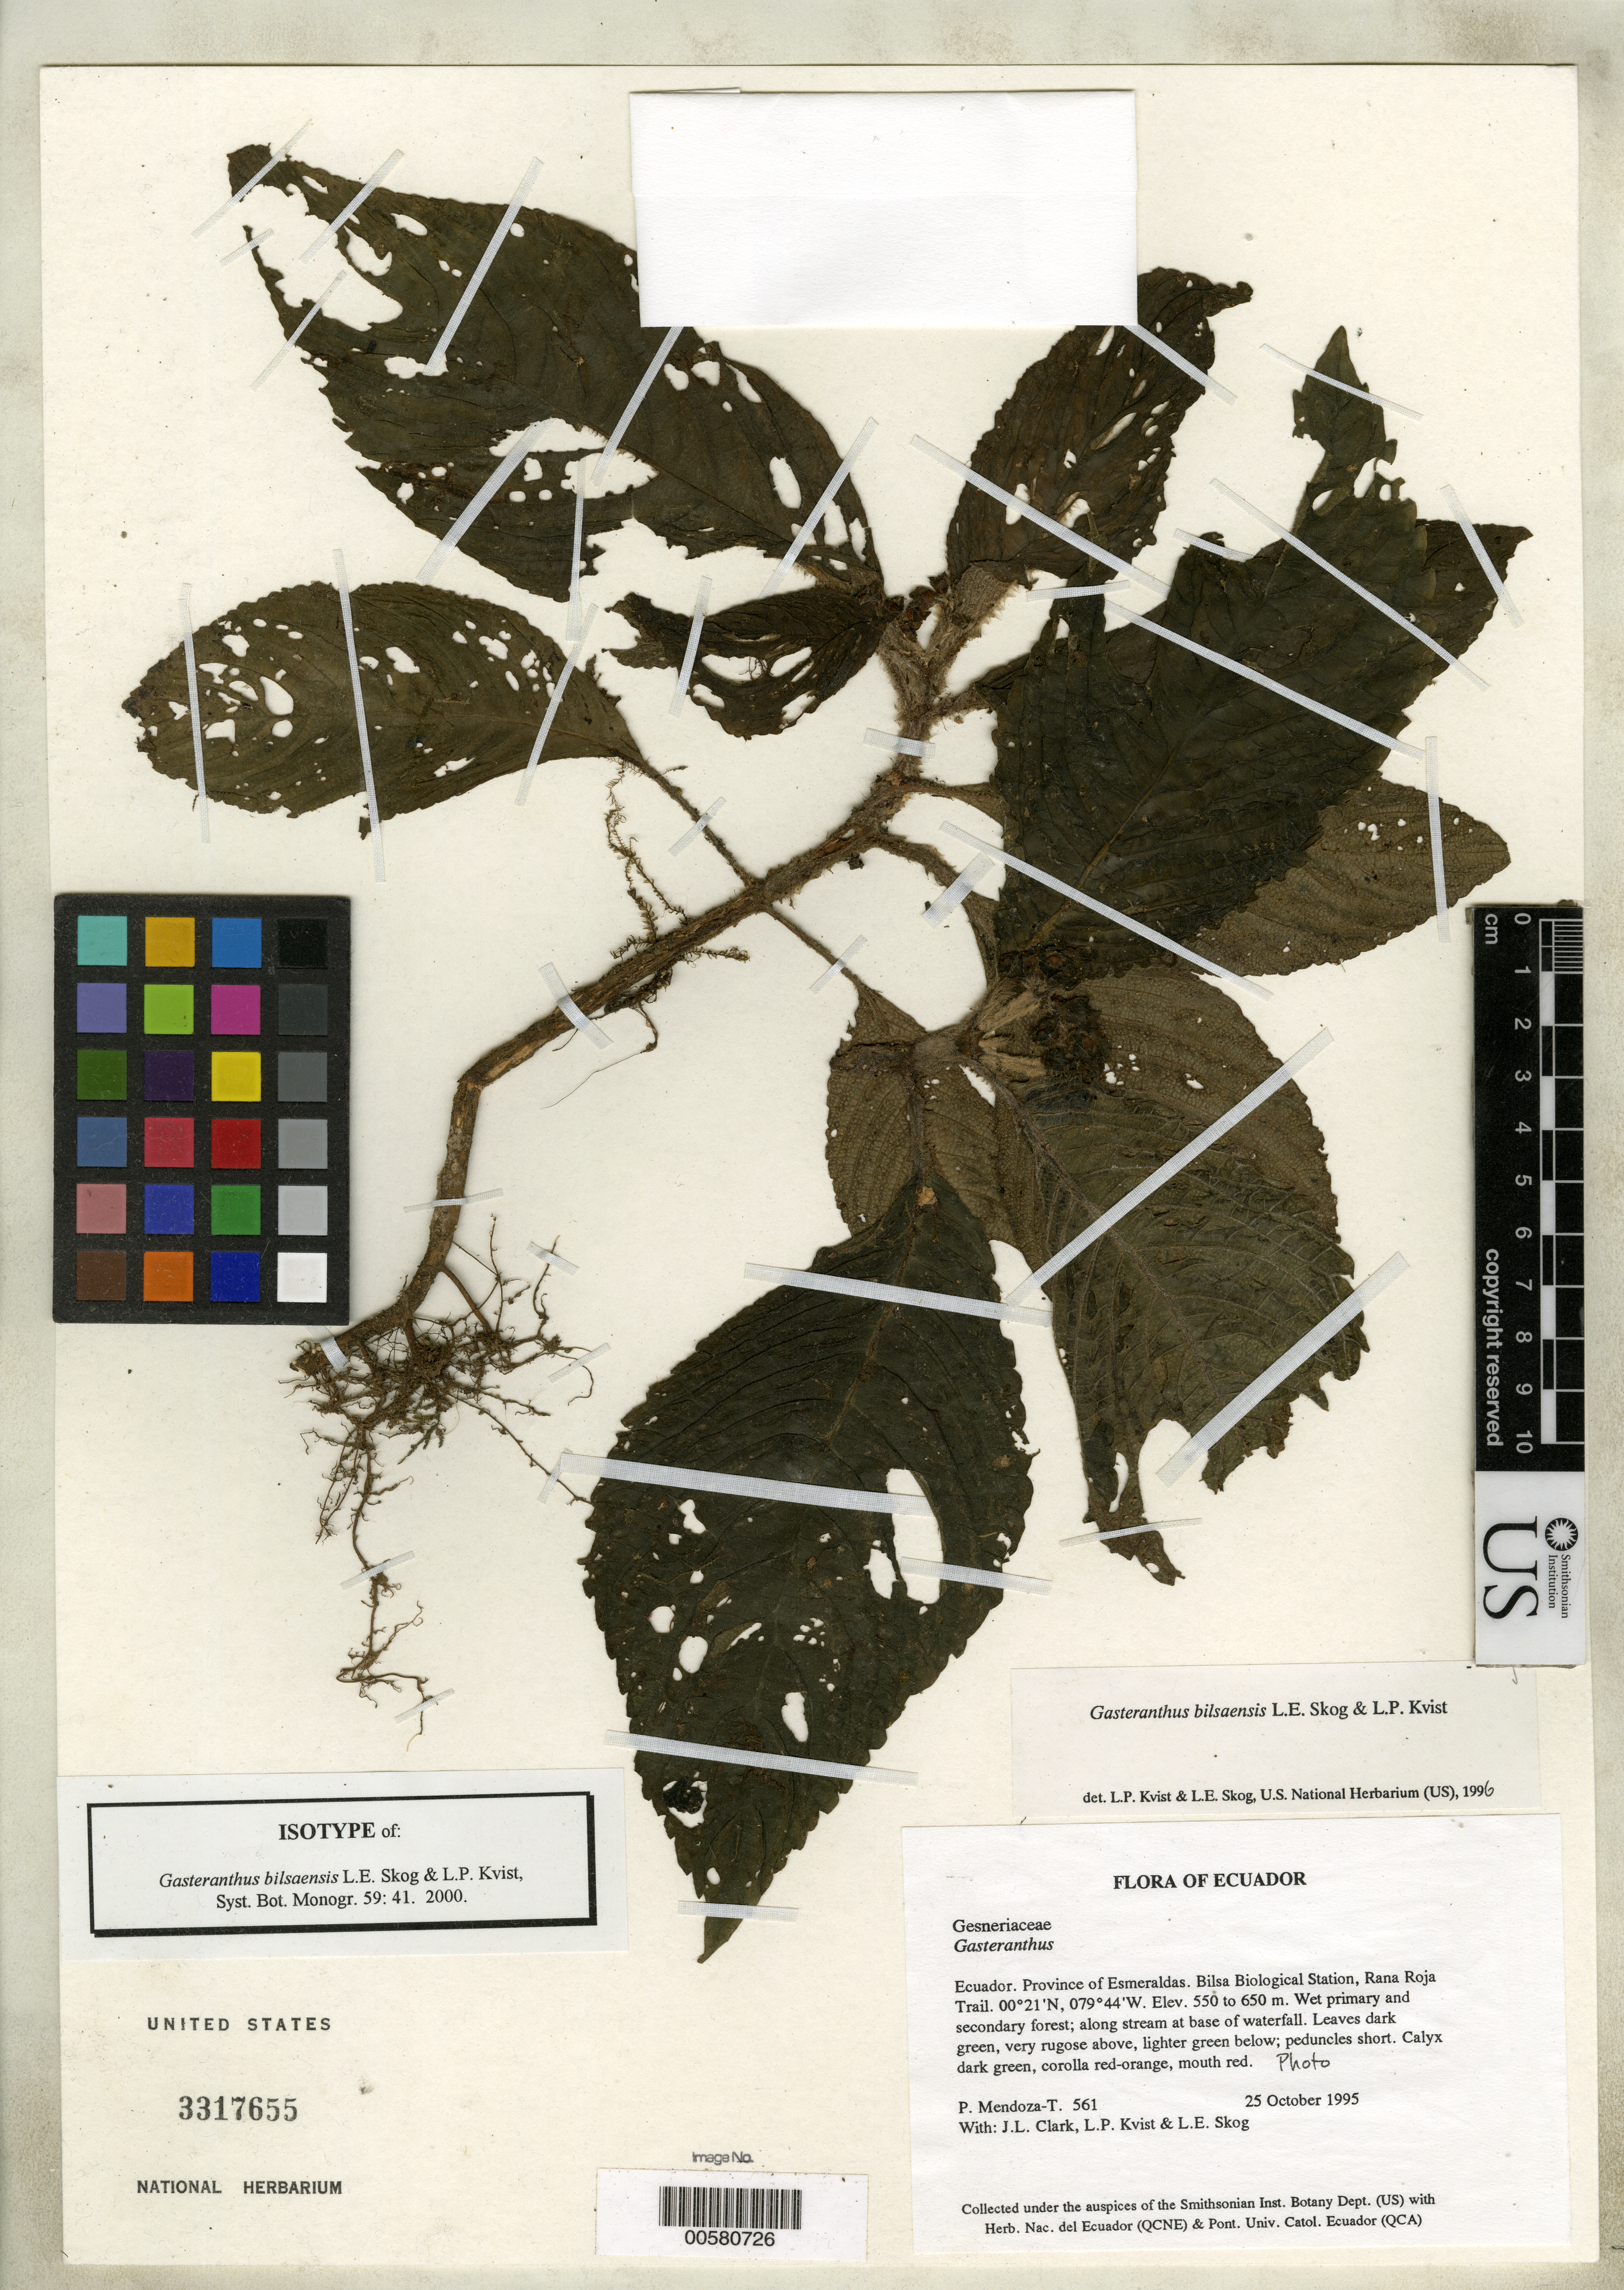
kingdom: Plantae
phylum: Tracheophyta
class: Magnoliopsida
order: Lamiales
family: Gesneriaceae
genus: Gasteranthus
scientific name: Gasteranthus bilsaensis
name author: L.E. Skog & L.P. Kvist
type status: Isotype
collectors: P. Mendoza-T., J. L. Clark, L. P. Kvist & L. E. Skog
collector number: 561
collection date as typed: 25 Oct 1995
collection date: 1995-10-25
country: Ecuador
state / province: Esmeraldas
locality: Bilsa Biological Station, Rana Roja Trail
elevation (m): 550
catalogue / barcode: US 3317655